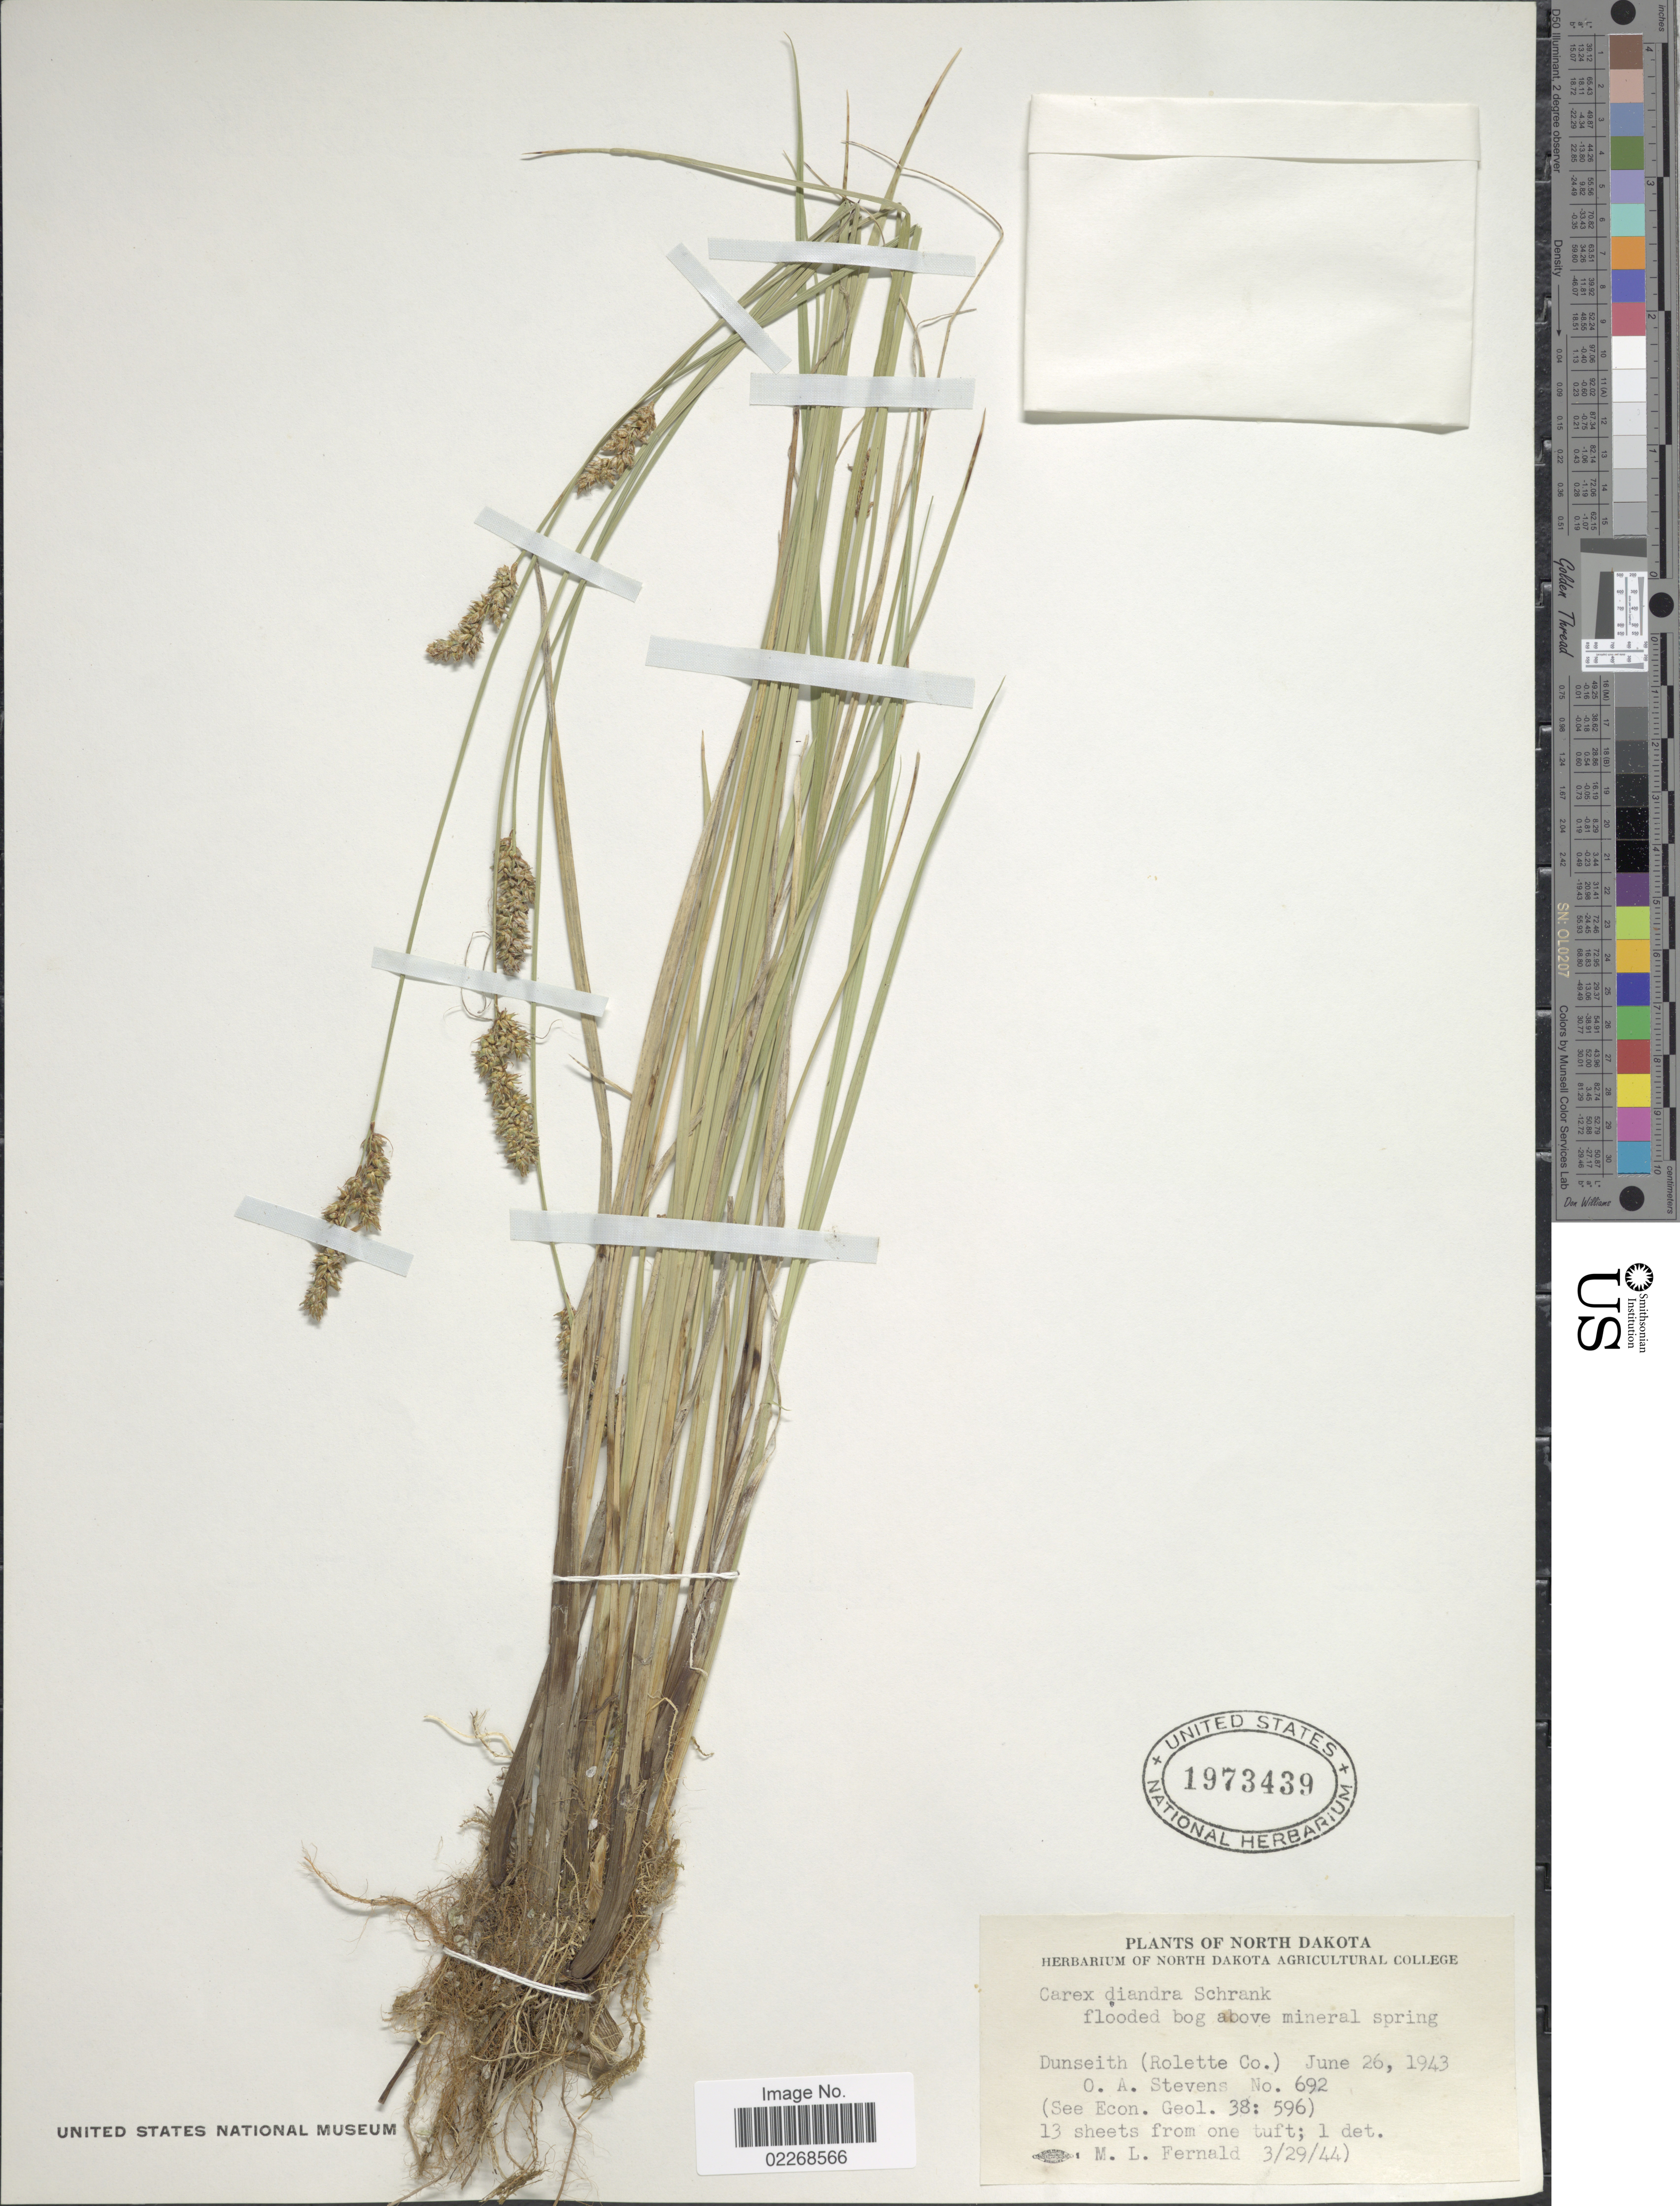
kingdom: Plantae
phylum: Tracheophyta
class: Liliopsida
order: Poales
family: Cyperaceae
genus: Carex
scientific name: Carex diandra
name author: Schrank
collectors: O. A. Stevens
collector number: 692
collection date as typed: Transcribed d/m/y: 26/3/44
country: United States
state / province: North Dakota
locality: Flooded bog above mineral spring, Dunseith (Rolette Co.)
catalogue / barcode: US 1973439